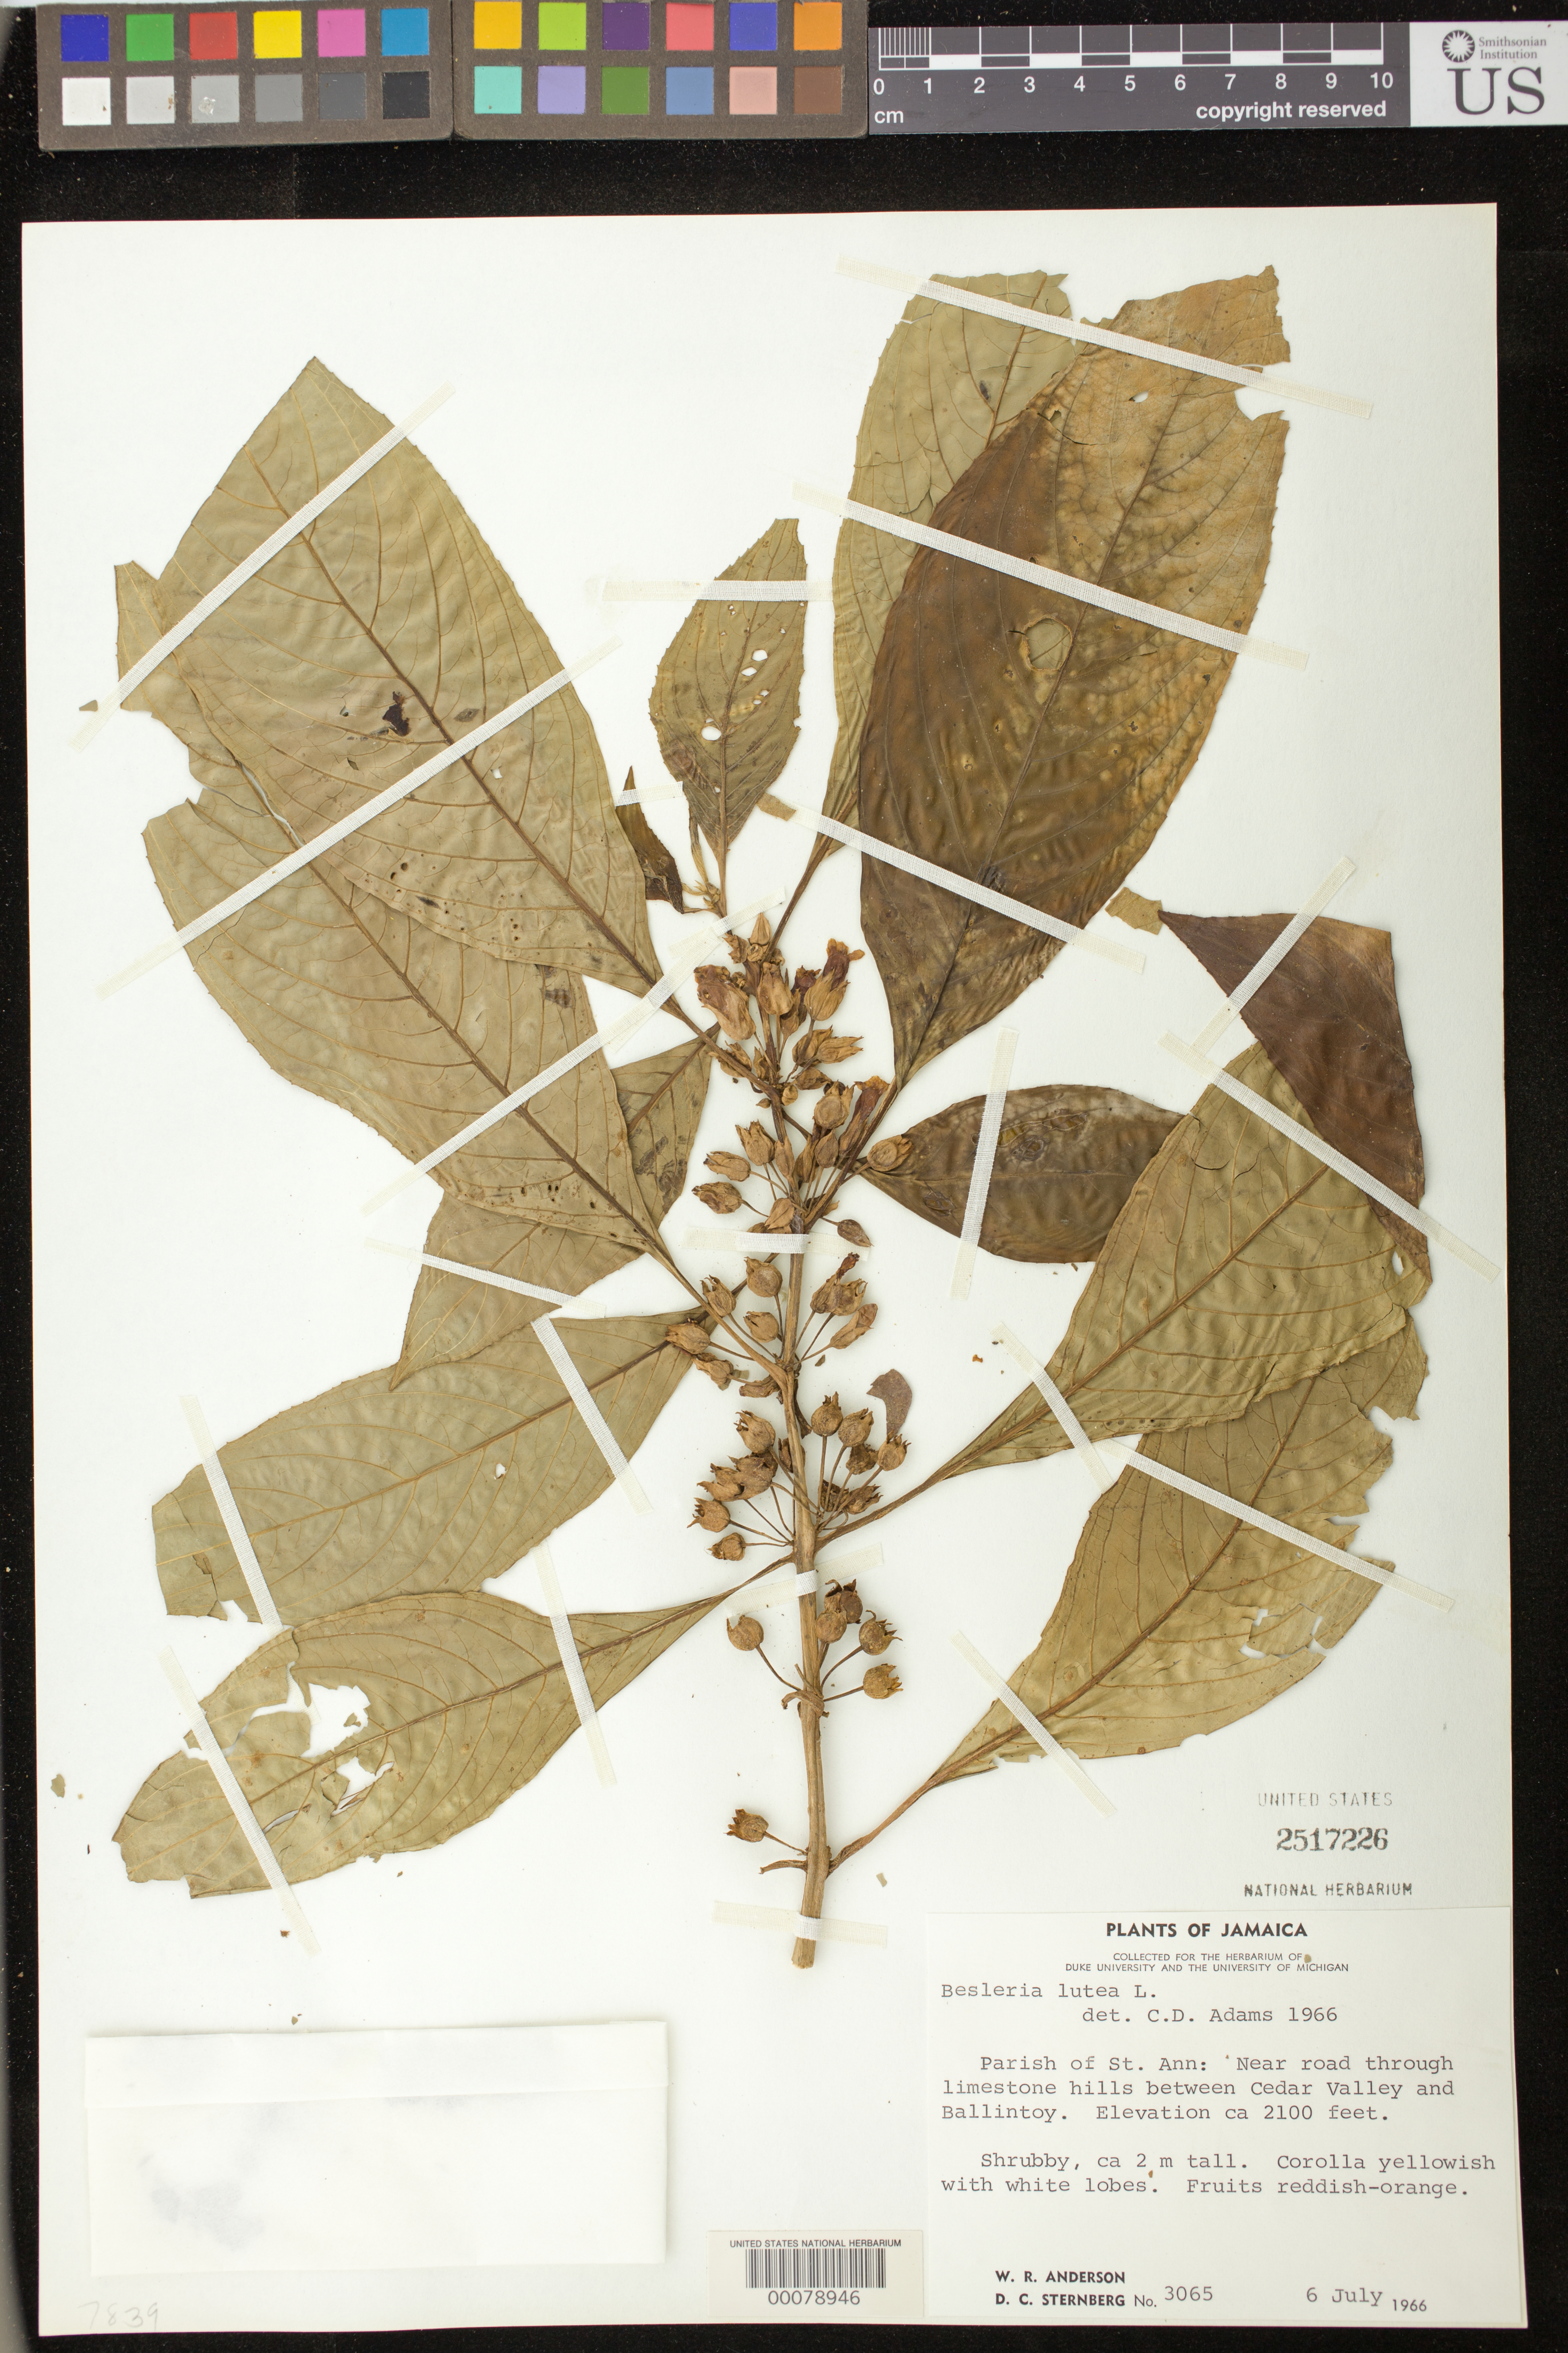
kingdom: Plantae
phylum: Tracheophyta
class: Magnoliopsida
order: Lamiales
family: Gesneriaceae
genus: Besleria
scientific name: Besleria lutea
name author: L.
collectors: W. R. Anderson & D. Sternberg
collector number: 3065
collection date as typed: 06 Jul 1966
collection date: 1966-07-06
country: Jamaica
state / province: Saint Ann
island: Jamaica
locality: Near road through limestone hills between Cedar Valley and Ballintoy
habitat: Limestone hills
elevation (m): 640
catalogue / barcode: US 2517226